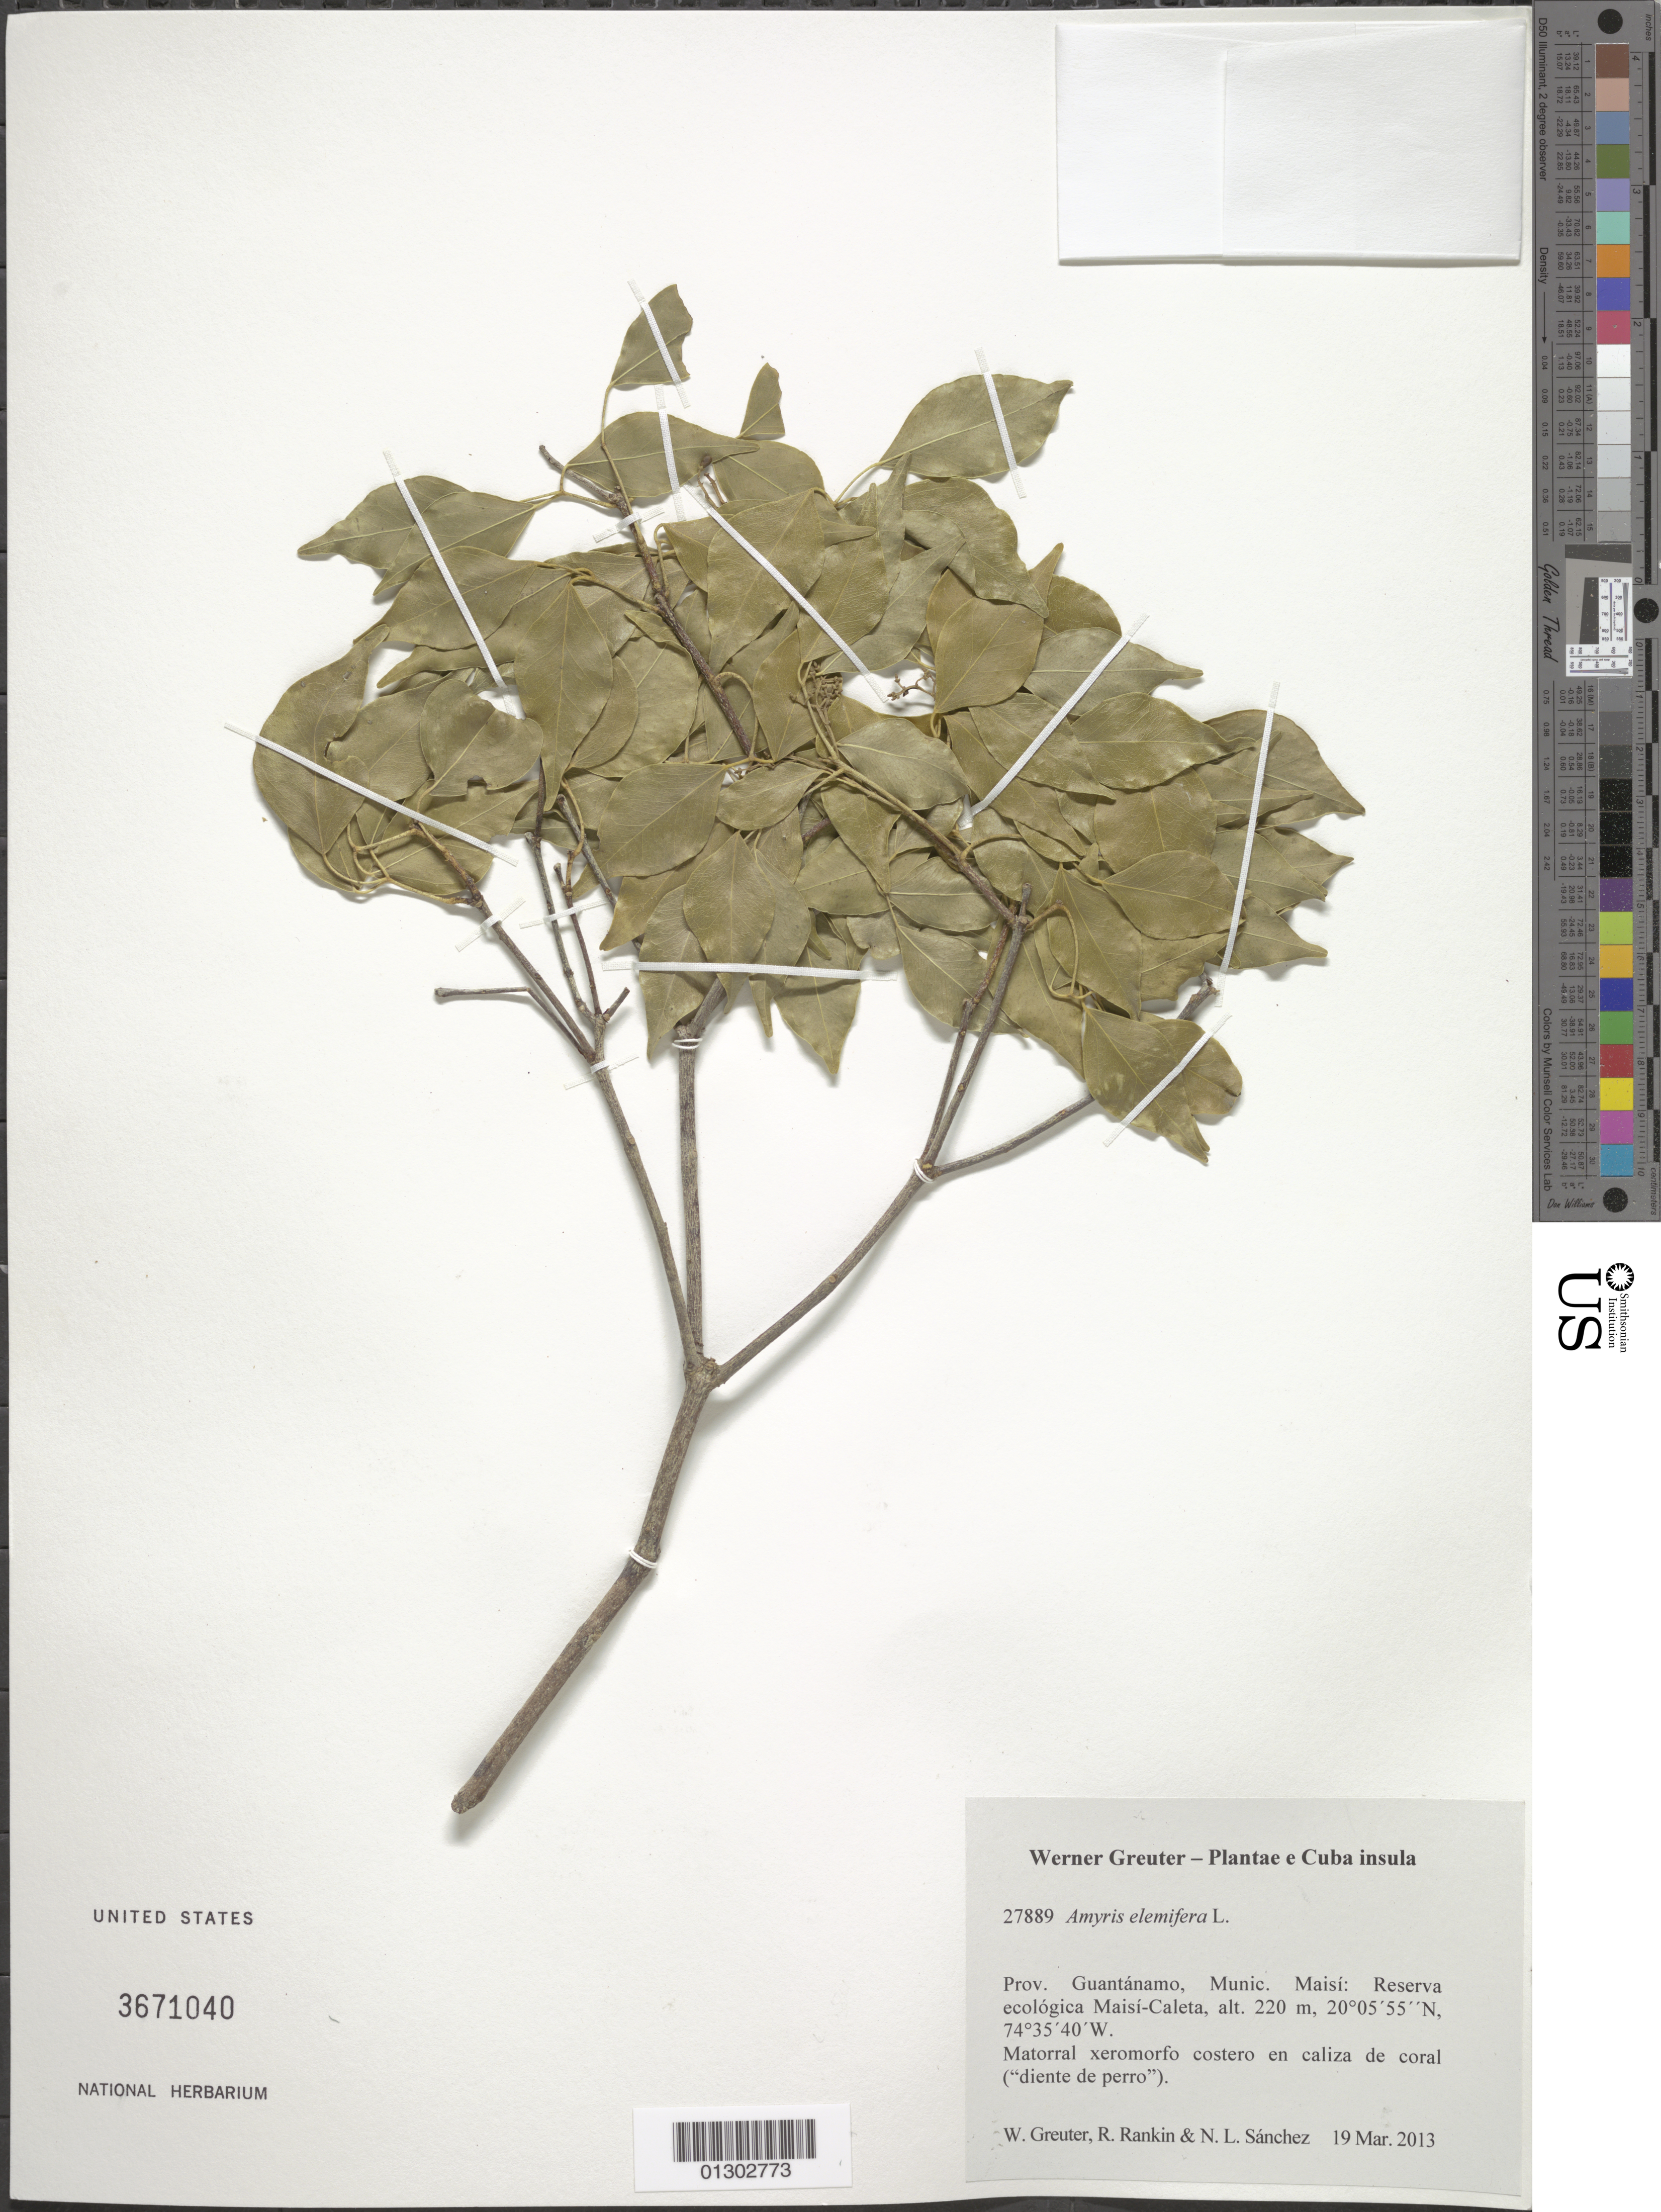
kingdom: Plantae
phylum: Tracheophyta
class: Magnoliopsida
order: Sapindales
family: Rutaceae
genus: Amyris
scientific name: Amyris elemifera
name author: L.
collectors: W. R. Greuter, R. Rankin Rodriguez & N. Sanchez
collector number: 27889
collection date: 2013-03-19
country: Cuba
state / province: Guantanamo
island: Cuba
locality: Munic. Maisí, reserva ecológica Maisí-Caleta.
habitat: Mattoral xeromorfo costero en caliza de coral ("diente de perro").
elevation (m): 220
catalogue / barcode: US 3671040